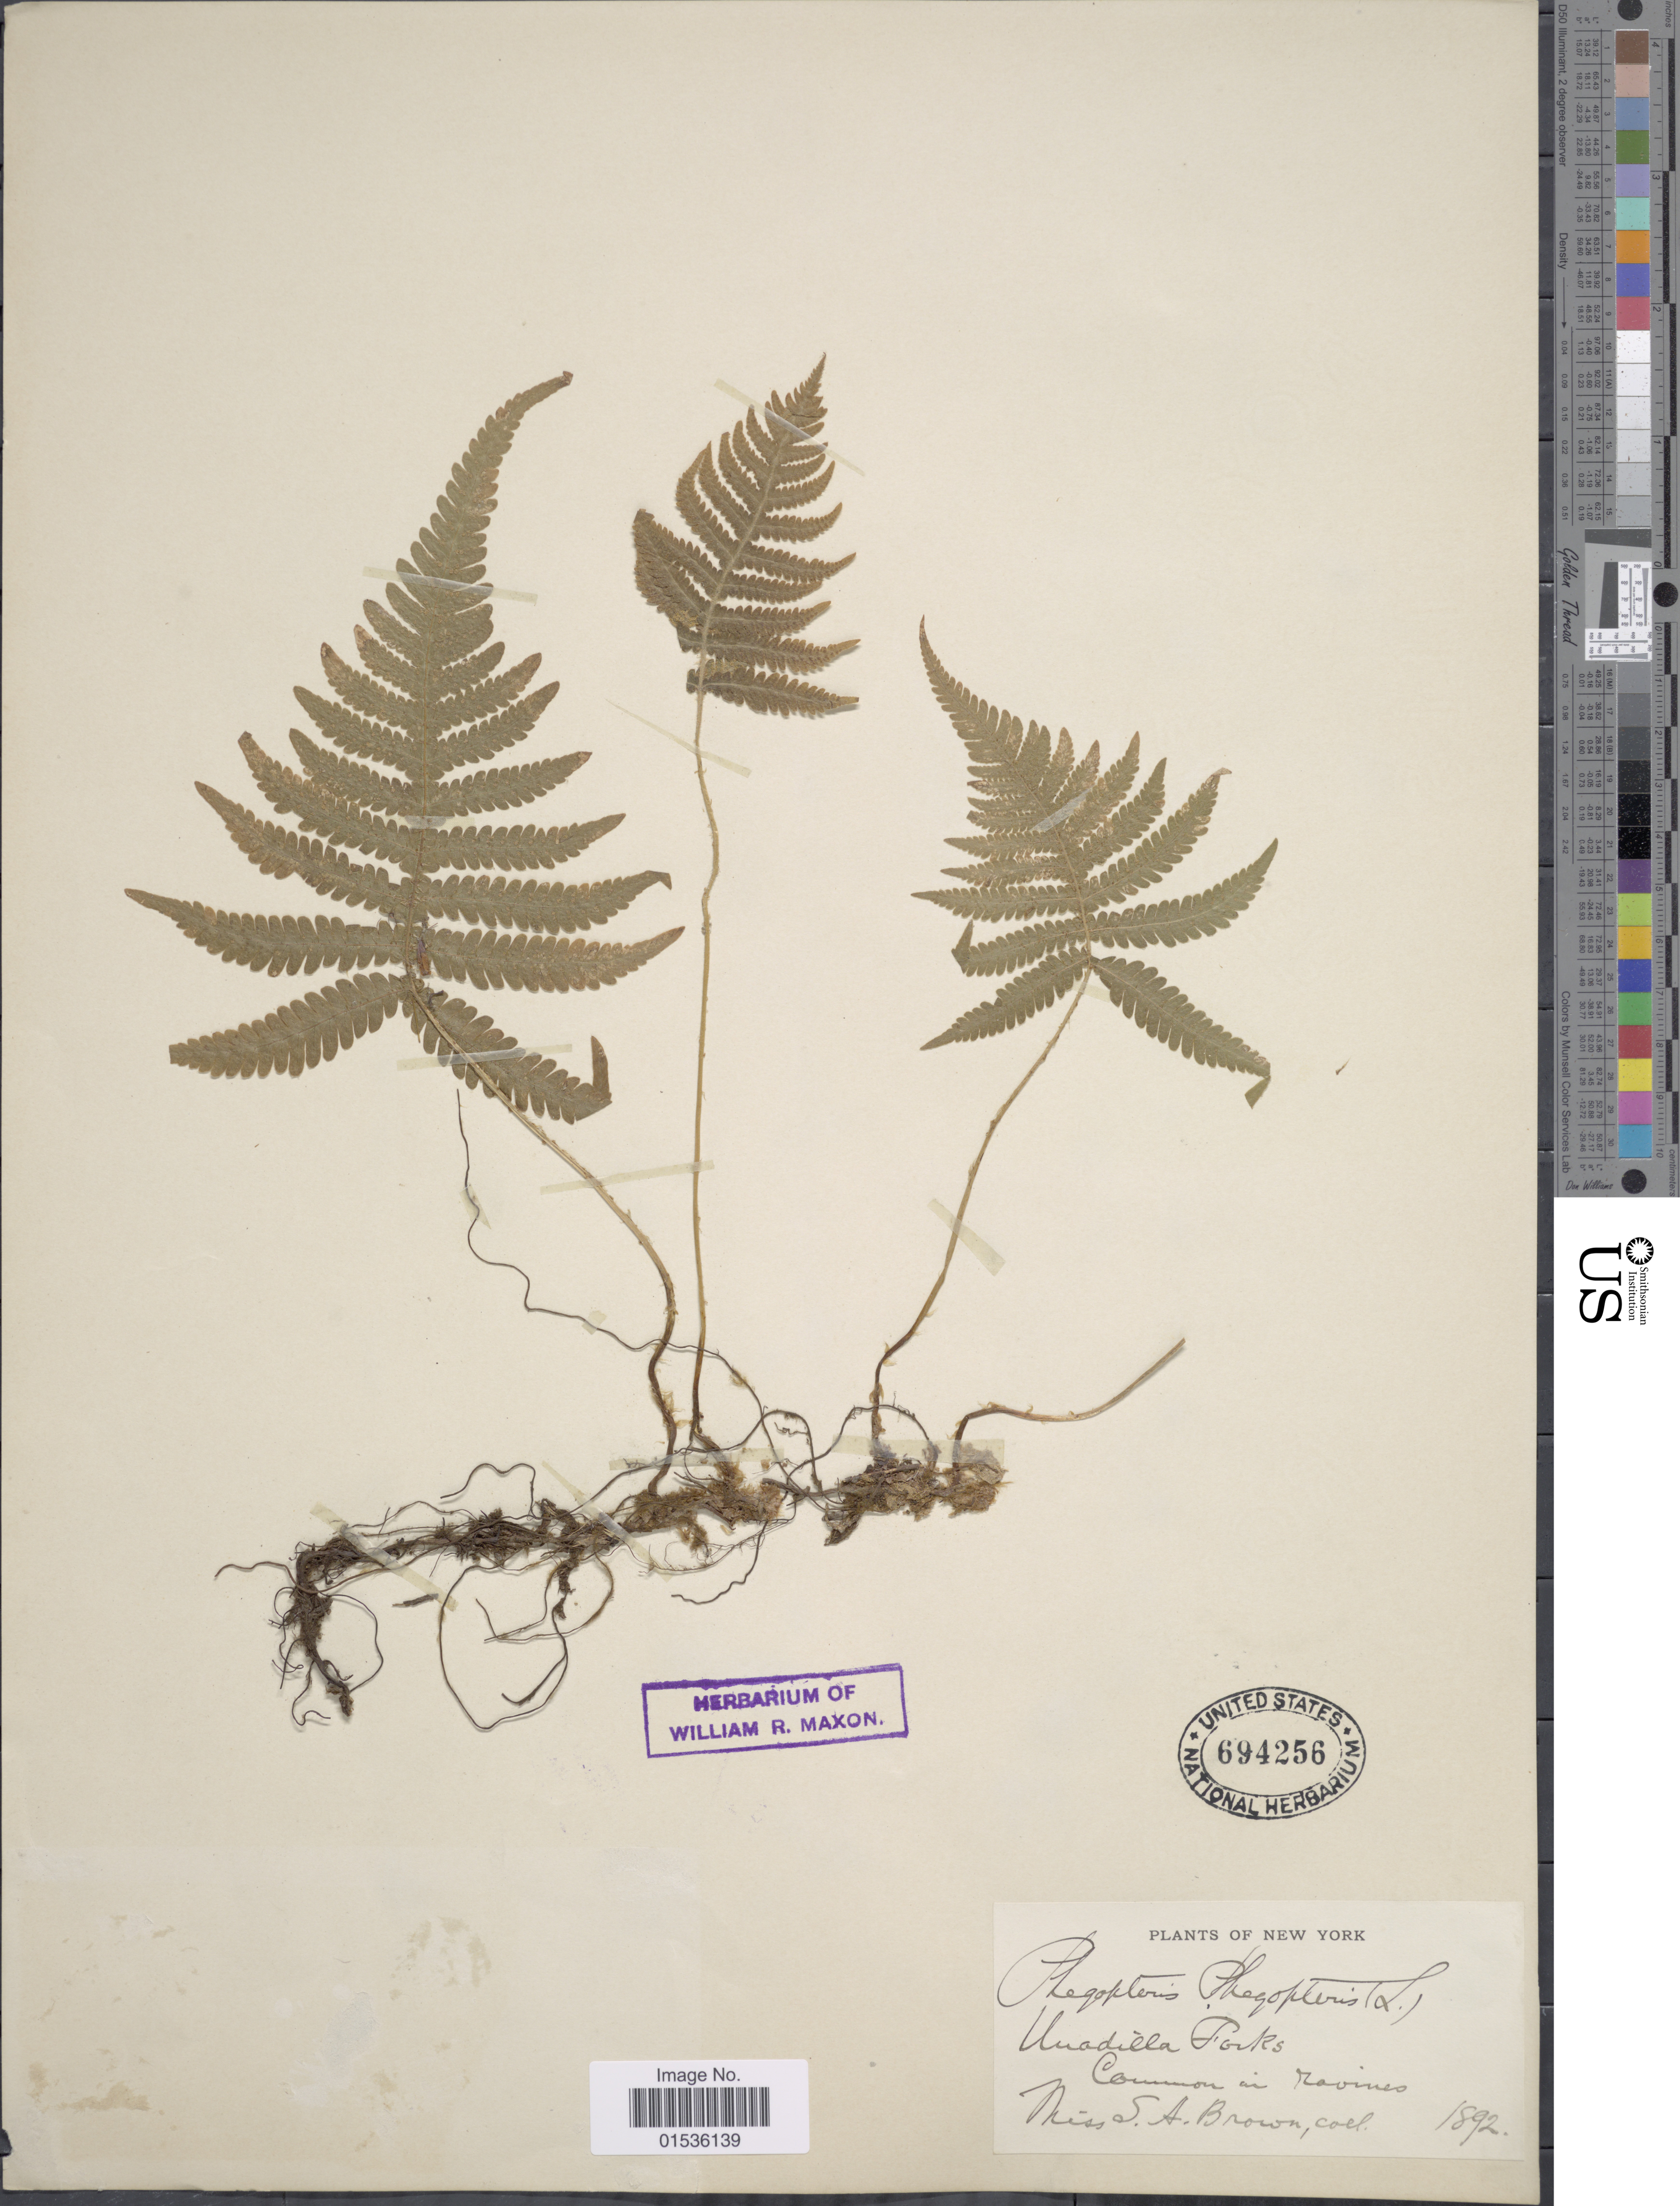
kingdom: Plantae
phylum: Tracheophyta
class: Polypodiopsida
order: Polypodiales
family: Thelypteridaceae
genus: Phegopteris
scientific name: Phegopteris connectilis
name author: (Michx.) Watt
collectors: S. Brown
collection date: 1892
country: United States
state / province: New York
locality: Unadilla Forks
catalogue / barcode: US 694256